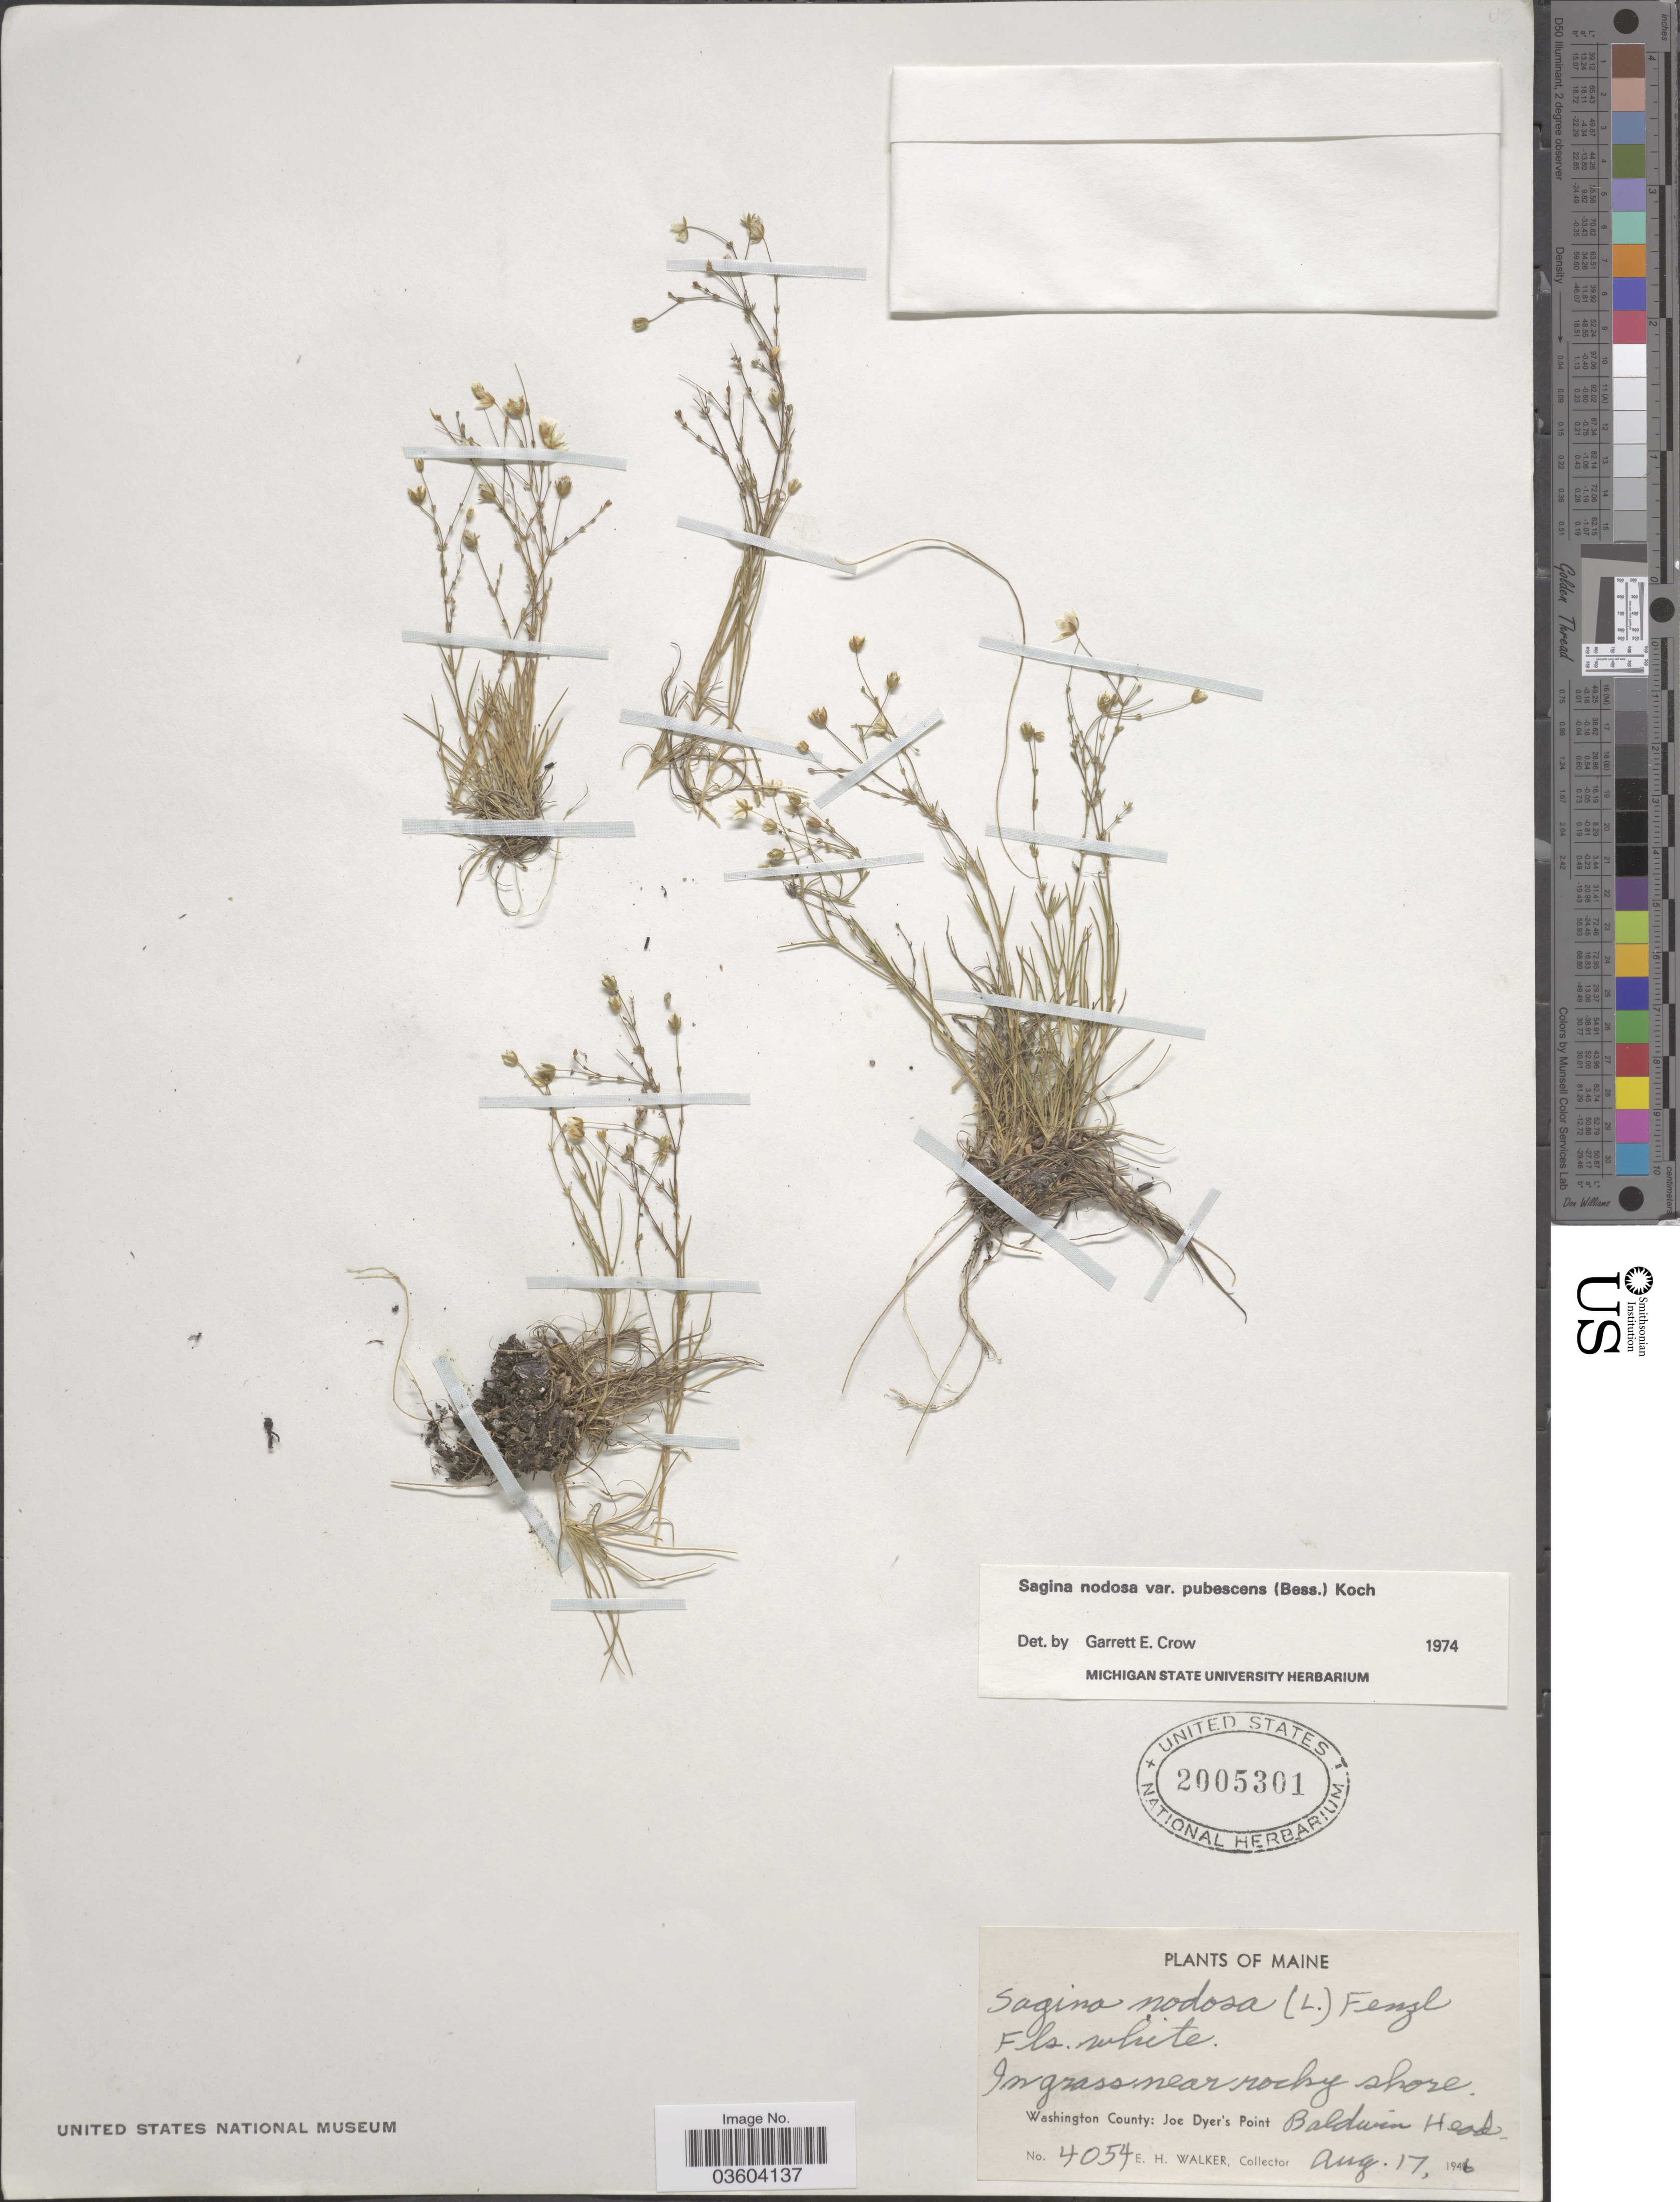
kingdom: Plantae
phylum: Tracheophyta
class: Magnoliopsida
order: Caryophyllales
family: Caryophyllaceae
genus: Sagina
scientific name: Sagina nodosa var. pubescens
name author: Mert. & W.D.J. Koch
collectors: E. H. Walker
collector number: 4054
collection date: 1946-08-17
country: United States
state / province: Maine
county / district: Washington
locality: In grass near rocky shore. Washington County: Joe Dryer's Point, Baldwin Head.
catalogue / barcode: US 2005301